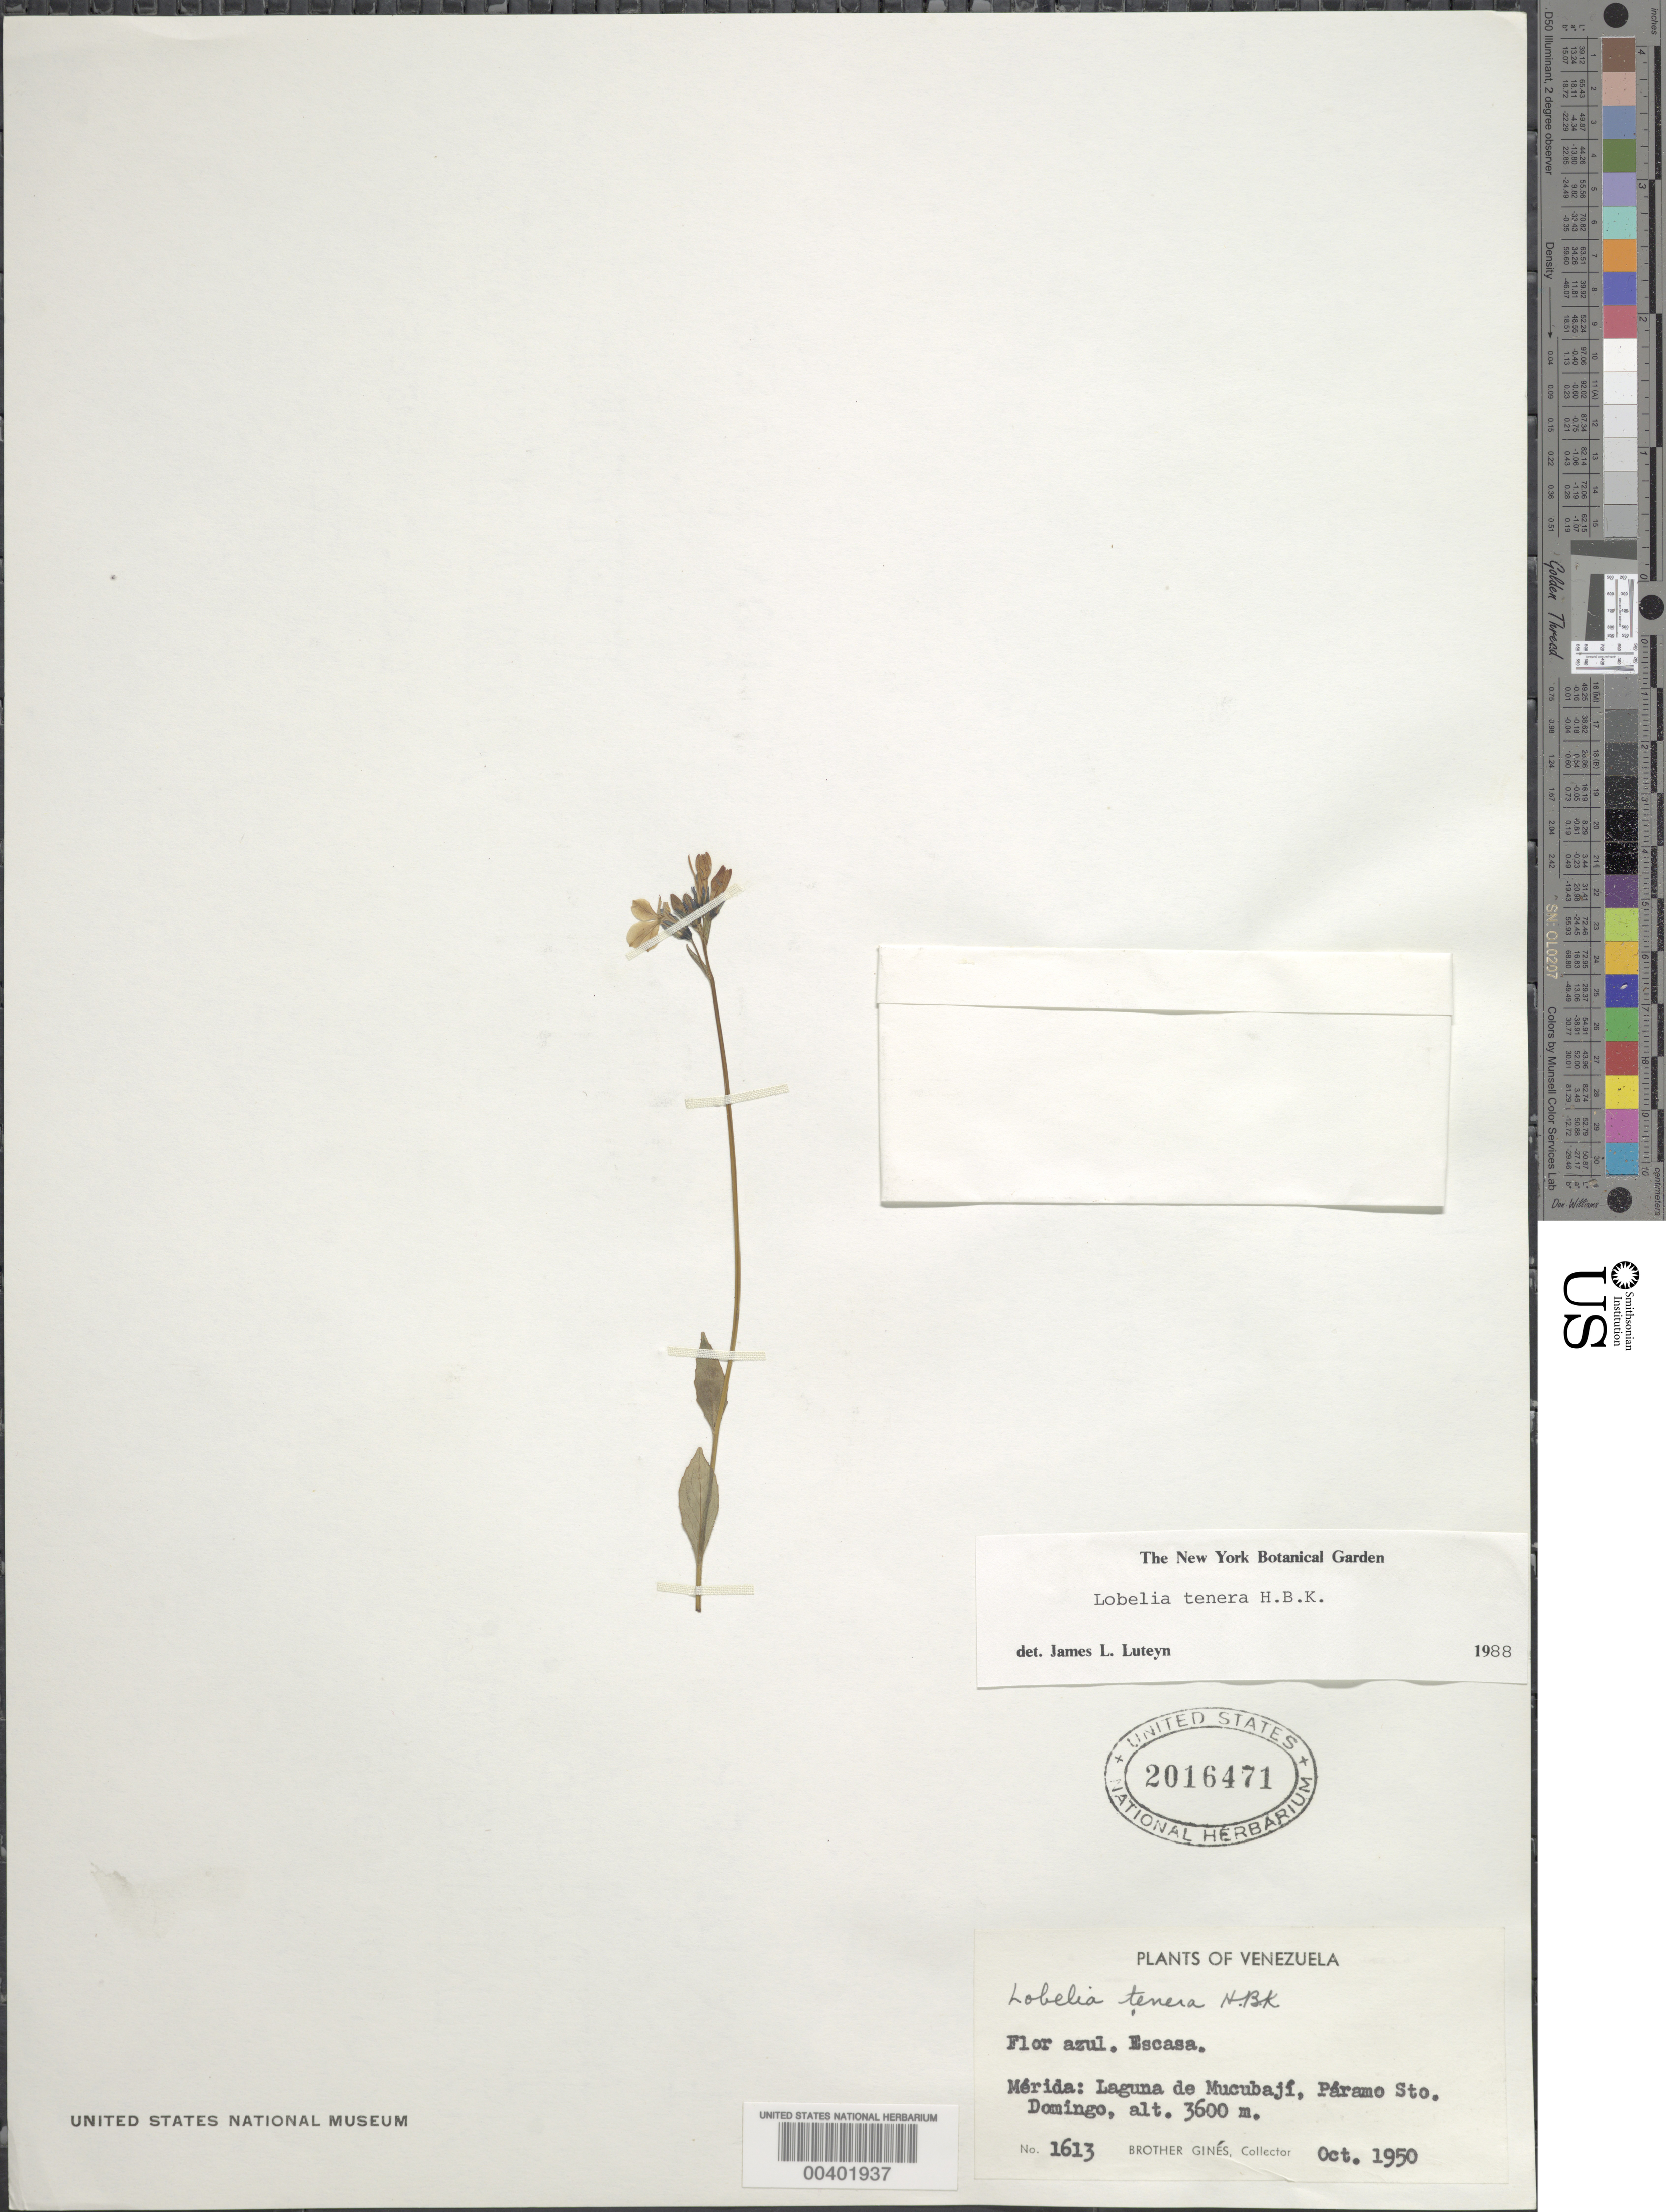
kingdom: Plantae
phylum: Tracheophyta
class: Magnoliopsida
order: Asterales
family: Campanulaceae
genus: Lobelia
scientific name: Lobelia tenera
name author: Kunth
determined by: Luteyn, J. L.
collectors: Bro. Gines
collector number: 1613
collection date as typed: Oct 1950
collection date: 1950-10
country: Venezuela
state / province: Mérida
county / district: Rangel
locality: Laguna de Mucubají, Páramo Sto. Domingo. Mucubaji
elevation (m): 3600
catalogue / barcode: US 2016471